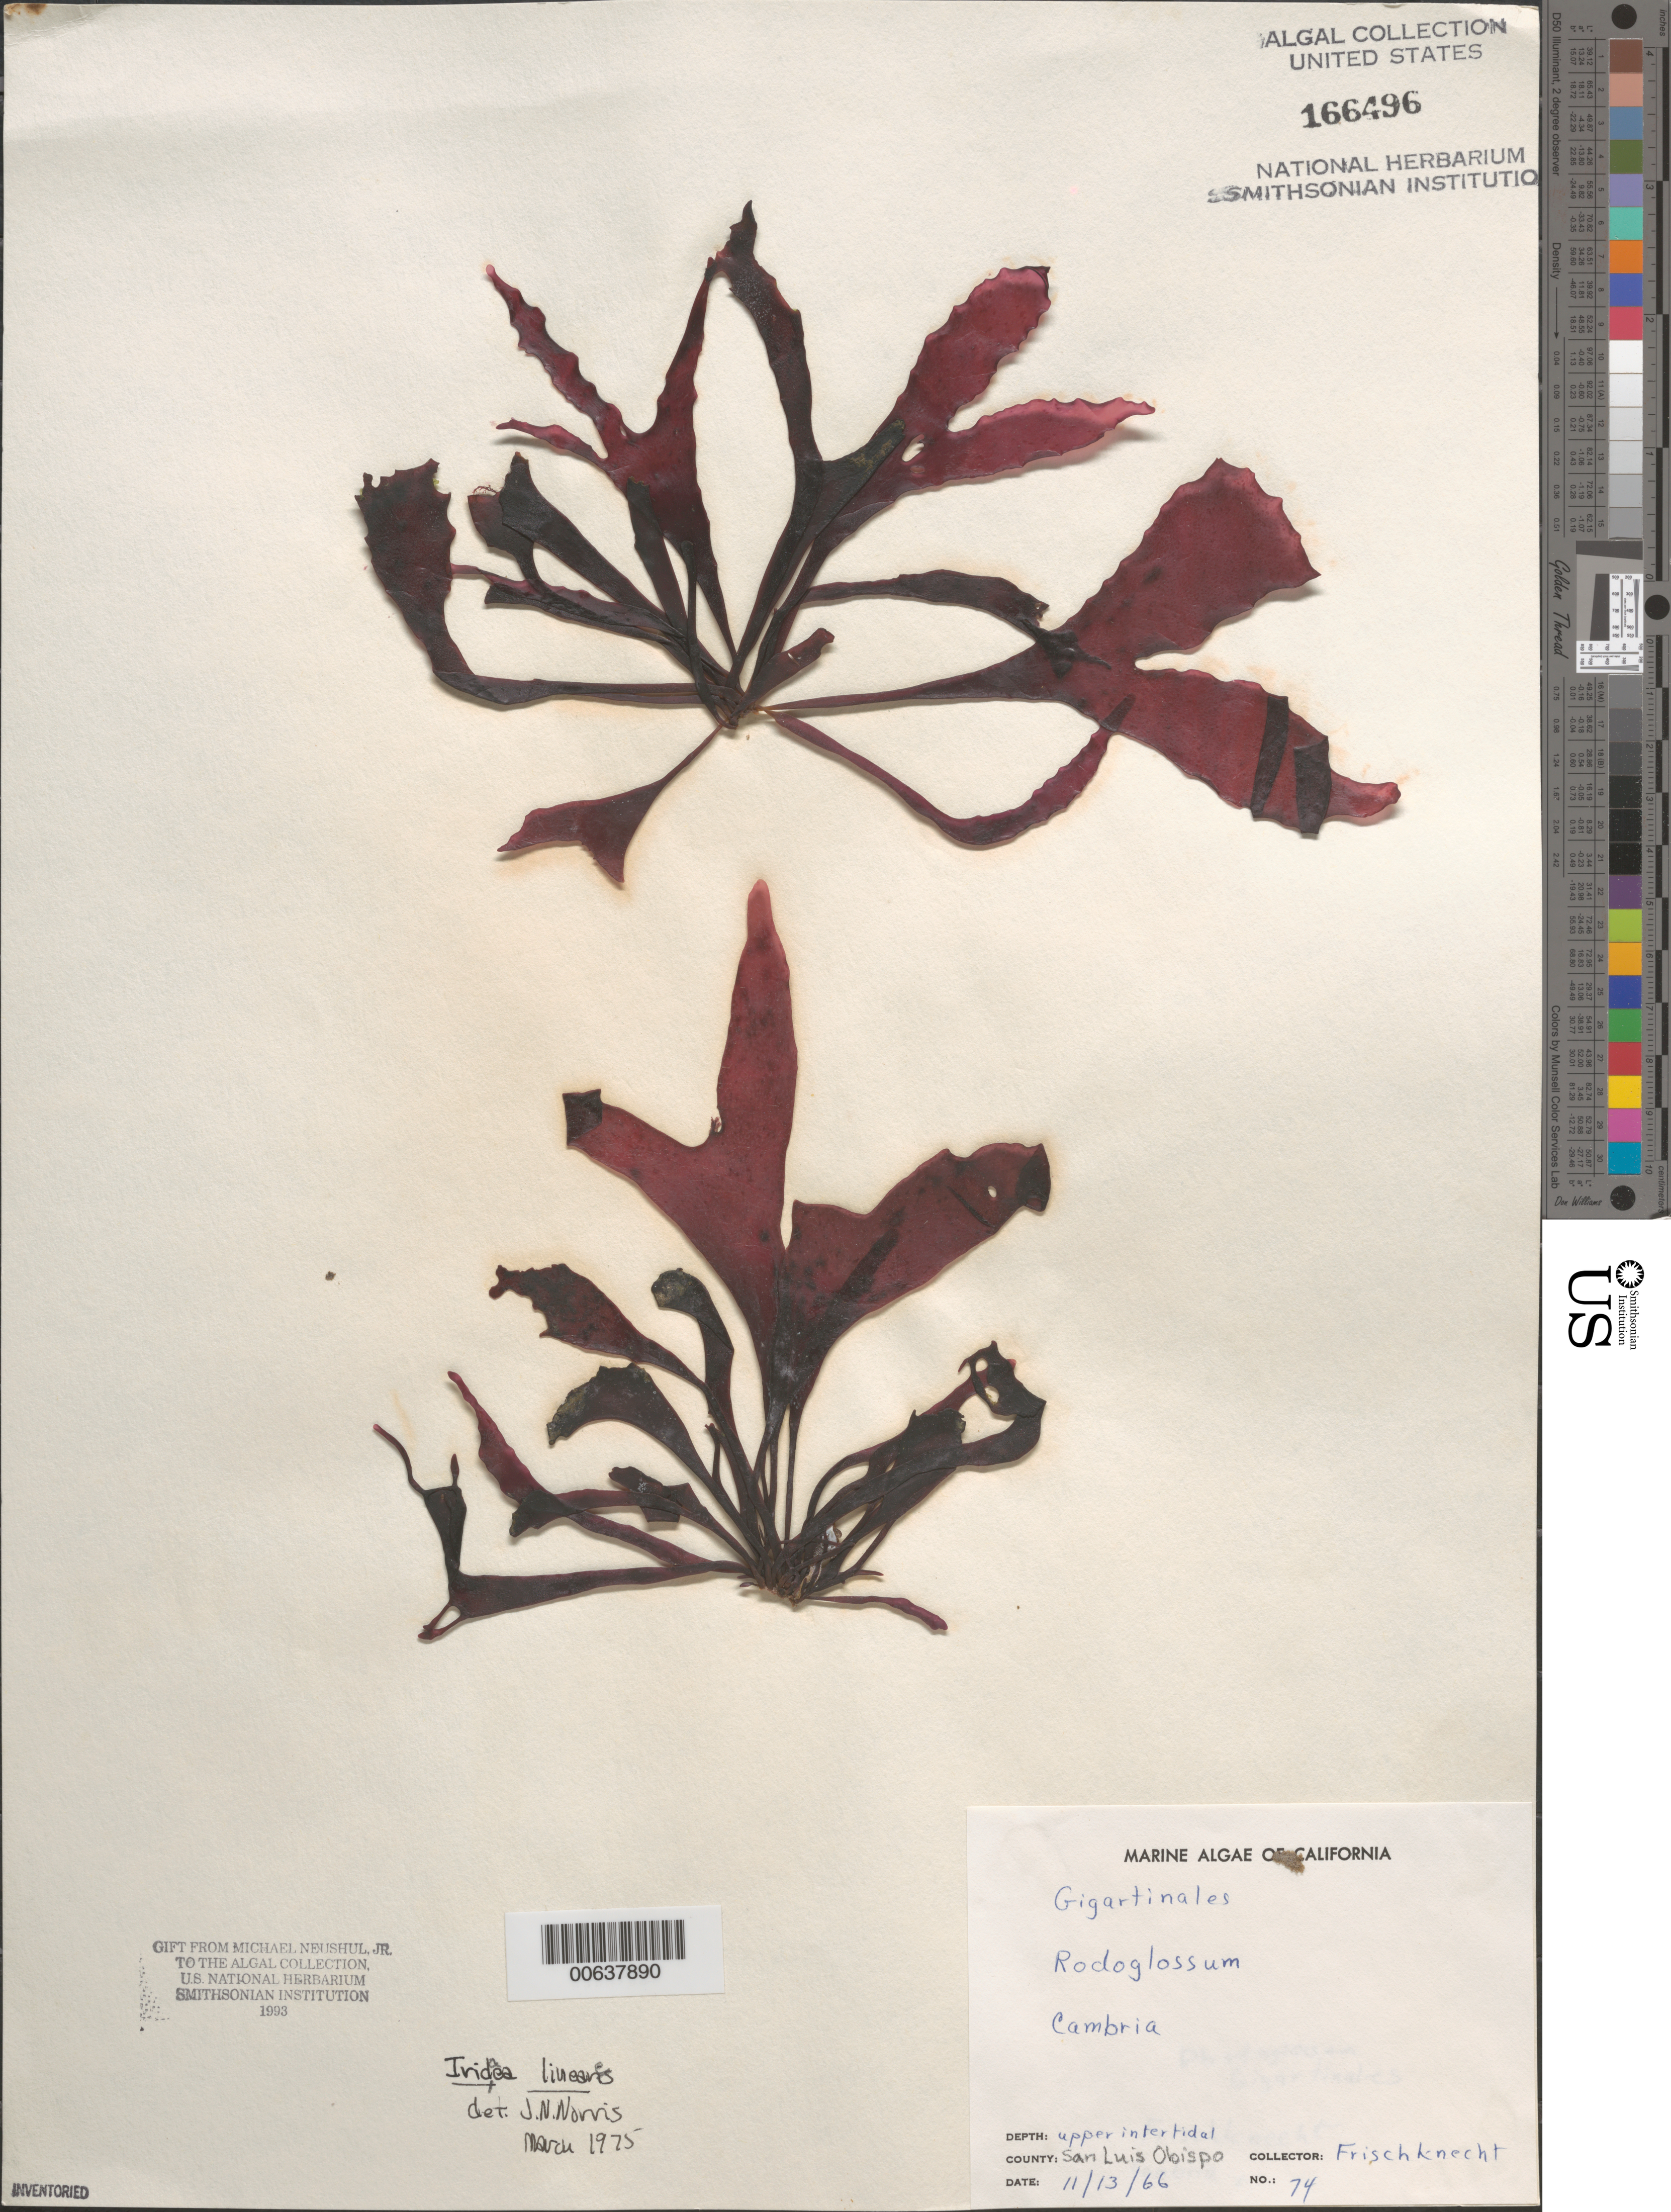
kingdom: Plantae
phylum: Rhodophyta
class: Florideophyceae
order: Gigartinales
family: Gigartinaceae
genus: Mazzaella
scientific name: Mazzaella linearis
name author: (Setchell & N.L. Gardner) Fredericq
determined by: Algae name updating Project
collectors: -. Frischknecht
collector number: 74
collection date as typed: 13 Nov 1966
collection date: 1966-11-13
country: United States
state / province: California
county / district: San Luis Obispo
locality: Cambria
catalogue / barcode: US 166496